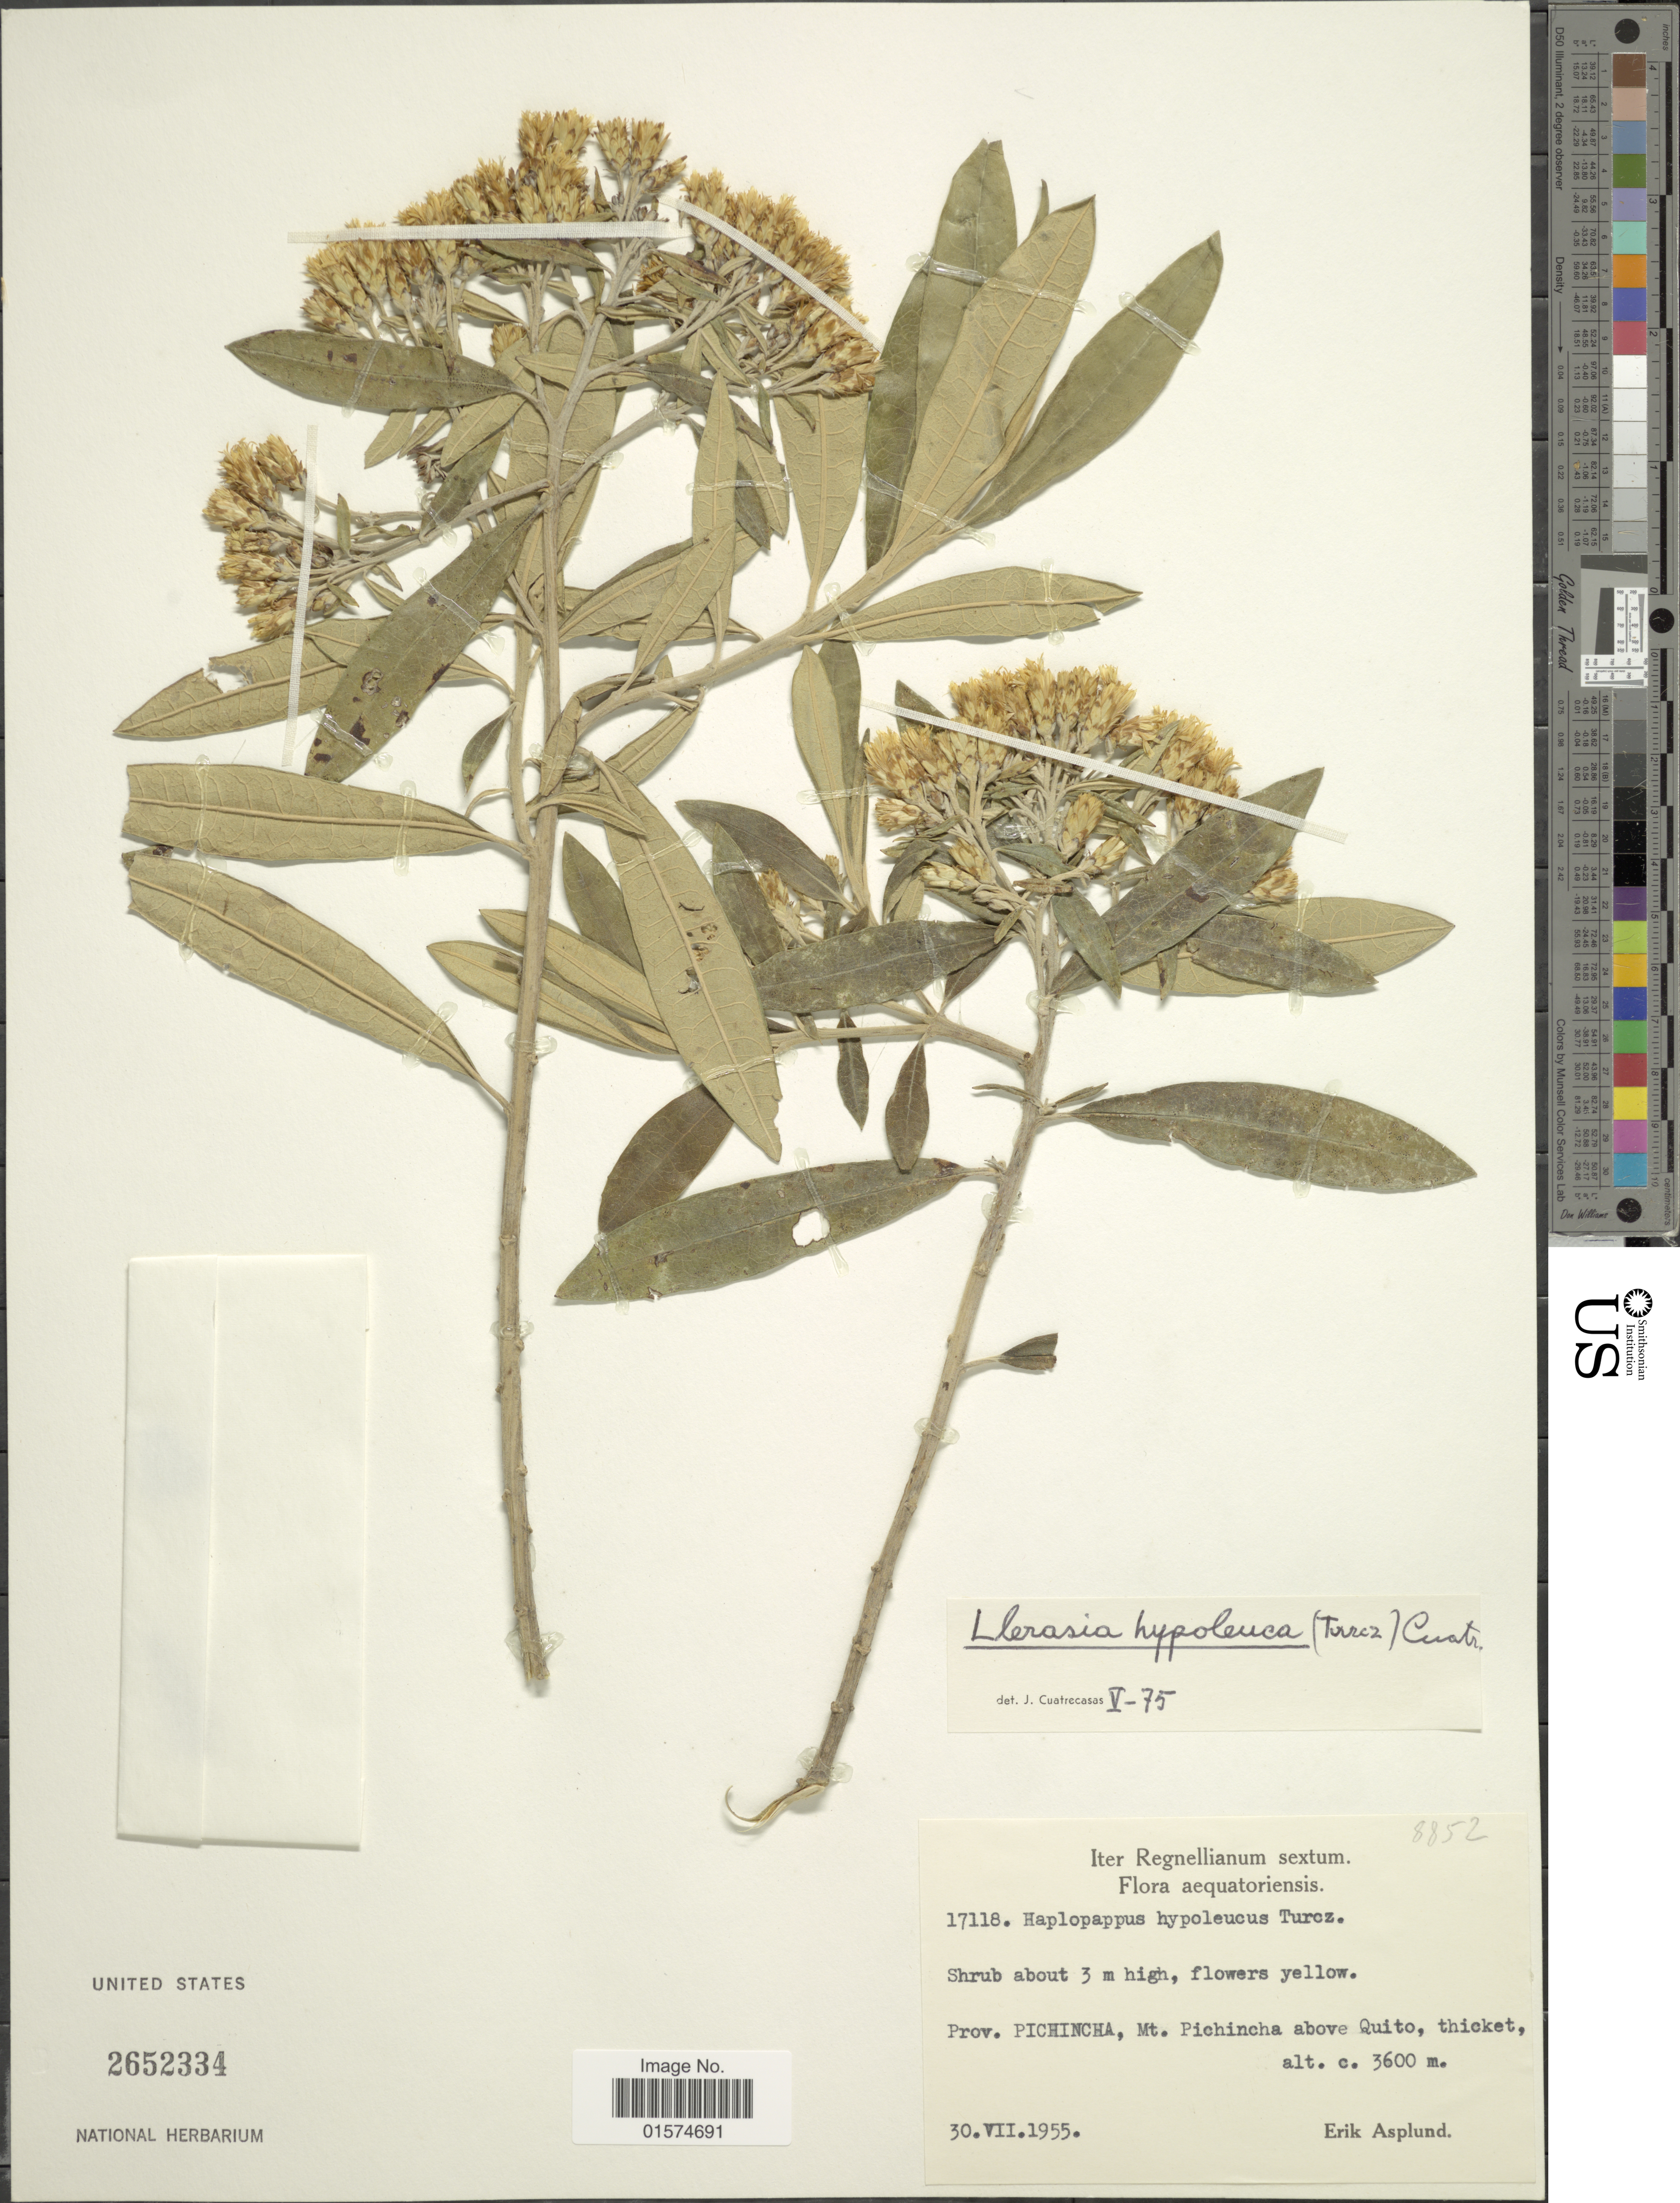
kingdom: Plantae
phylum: Tracheophyta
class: Magnoliopsida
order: Asterales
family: Asteraceae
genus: Llerasia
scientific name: Llerasia hypoleuca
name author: (Turcz.) Cuatrec.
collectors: E. Asplund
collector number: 17118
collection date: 1955-07-30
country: Ecuador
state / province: Pichincha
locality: Mt. Pichincha above Quito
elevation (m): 3600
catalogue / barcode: US 2652334